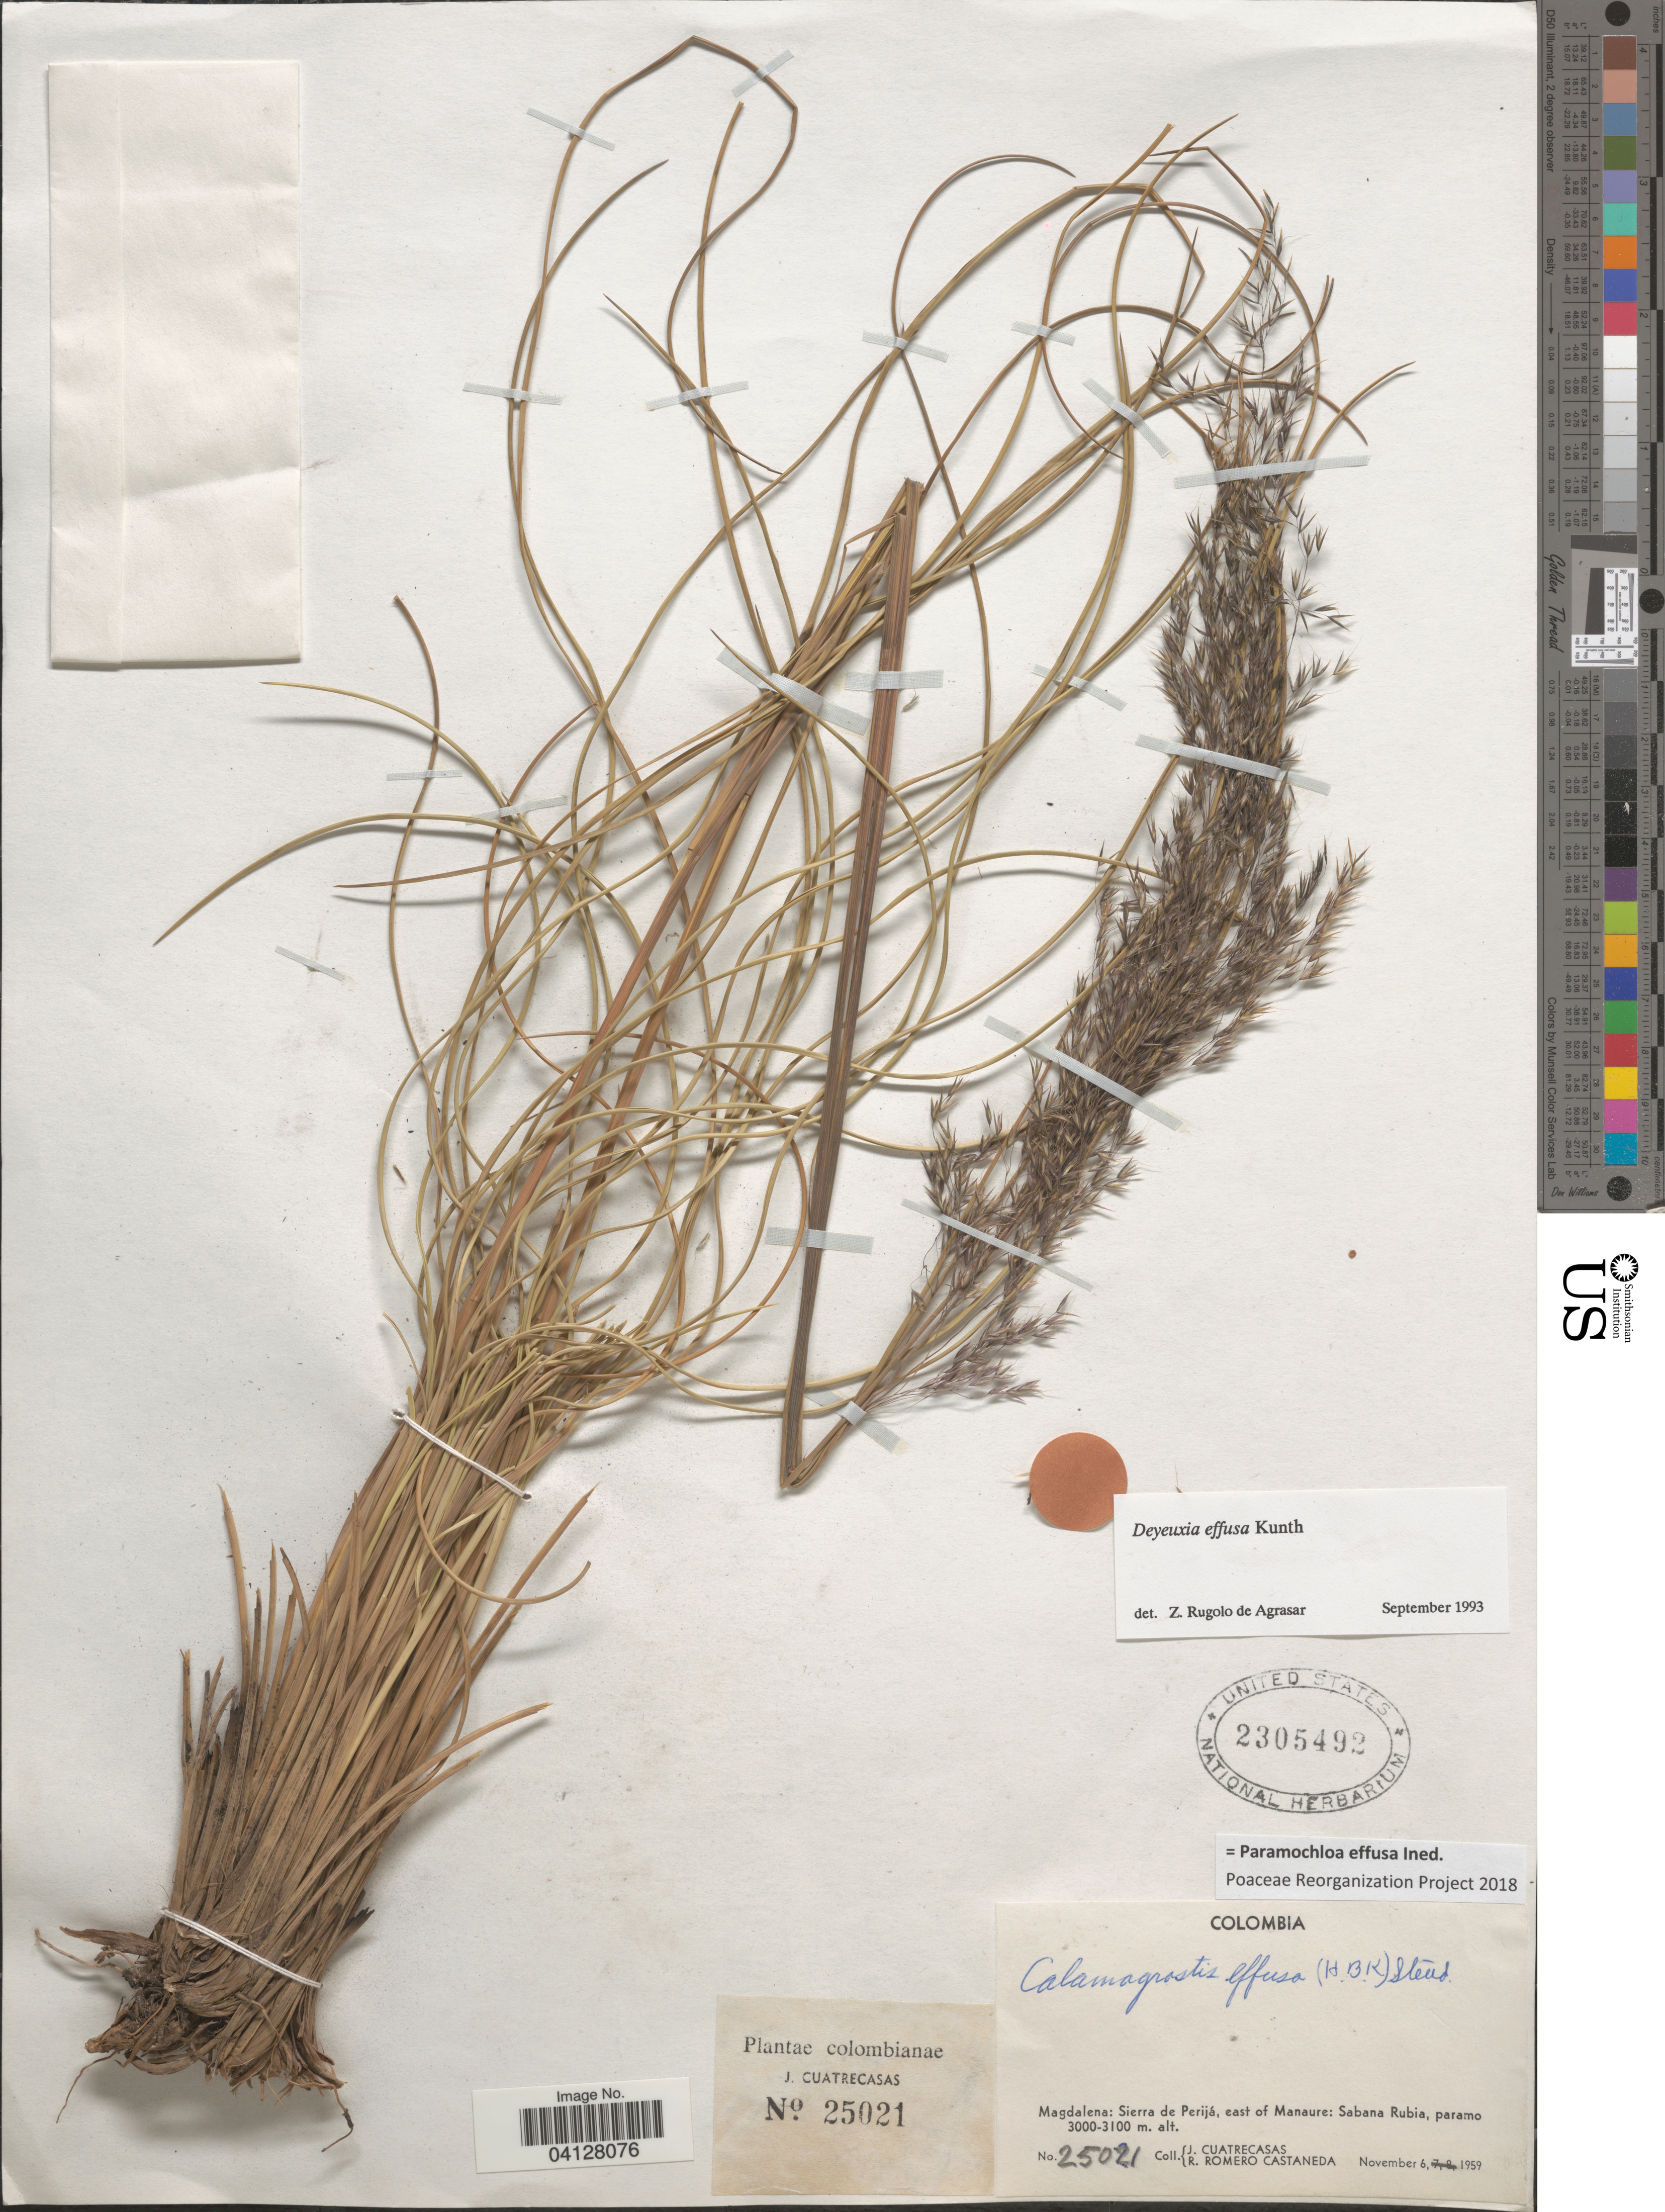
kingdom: Plantae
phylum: Tracheophyta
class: Liliopsida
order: Poales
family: Poaceae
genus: Deyeuxia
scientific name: Deyeuxia effusa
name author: Kunth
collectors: J. Cuatrecasas & R. Romero Castañeda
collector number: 25021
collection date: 1959-11-06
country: Colombia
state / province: Magdalena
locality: Sierra de Perijá, east of Manaure: Sebana Rubia.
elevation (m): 3000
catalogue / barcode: US 2305492